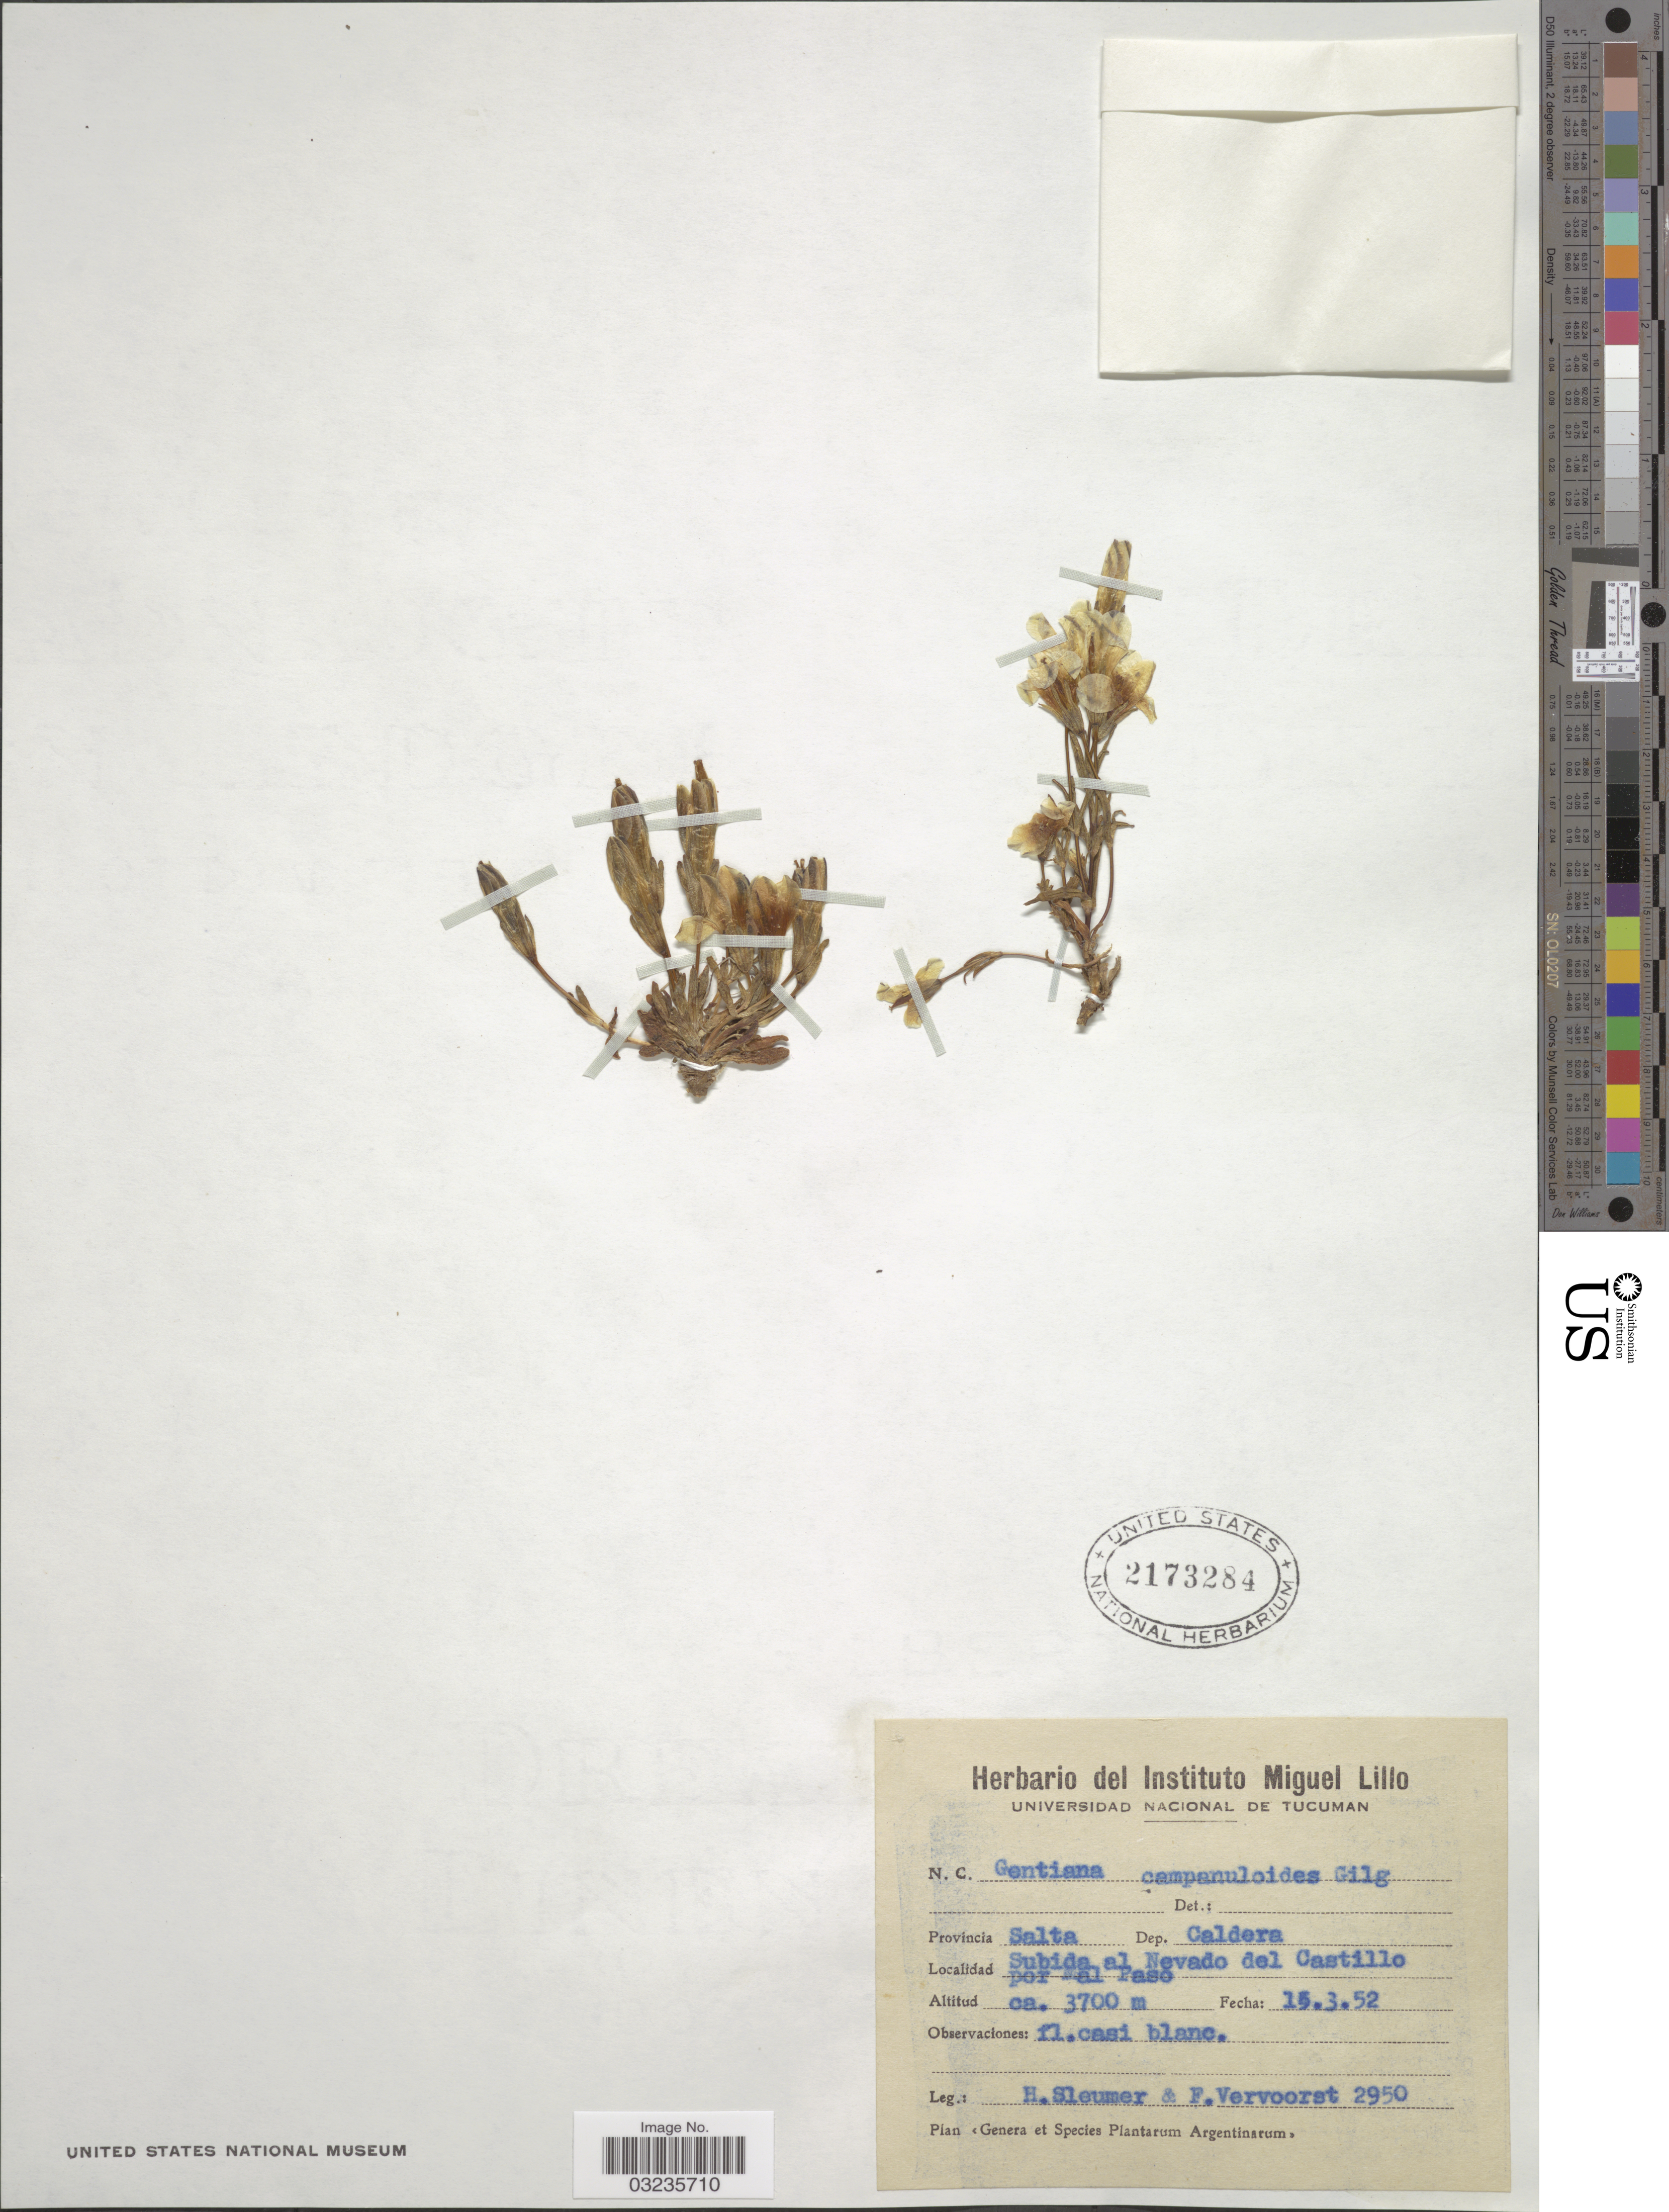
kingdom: Plantae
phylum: Tracheophyta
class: Magnoliopsida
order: Gentianales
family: Gentianaceae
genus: Gentiana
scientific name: Gentiana campanuloides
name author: Willd. ex Schult.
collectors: H. O. Sleumer & F. Vervoorst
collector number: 2950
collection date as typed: Transcribed d/m/y: 15/3/52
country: Argentina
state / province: Salta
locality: Dep. Caldera. Subida al Nevado del Castillo por al Paso.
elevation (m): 3700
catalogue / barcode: US 2173284